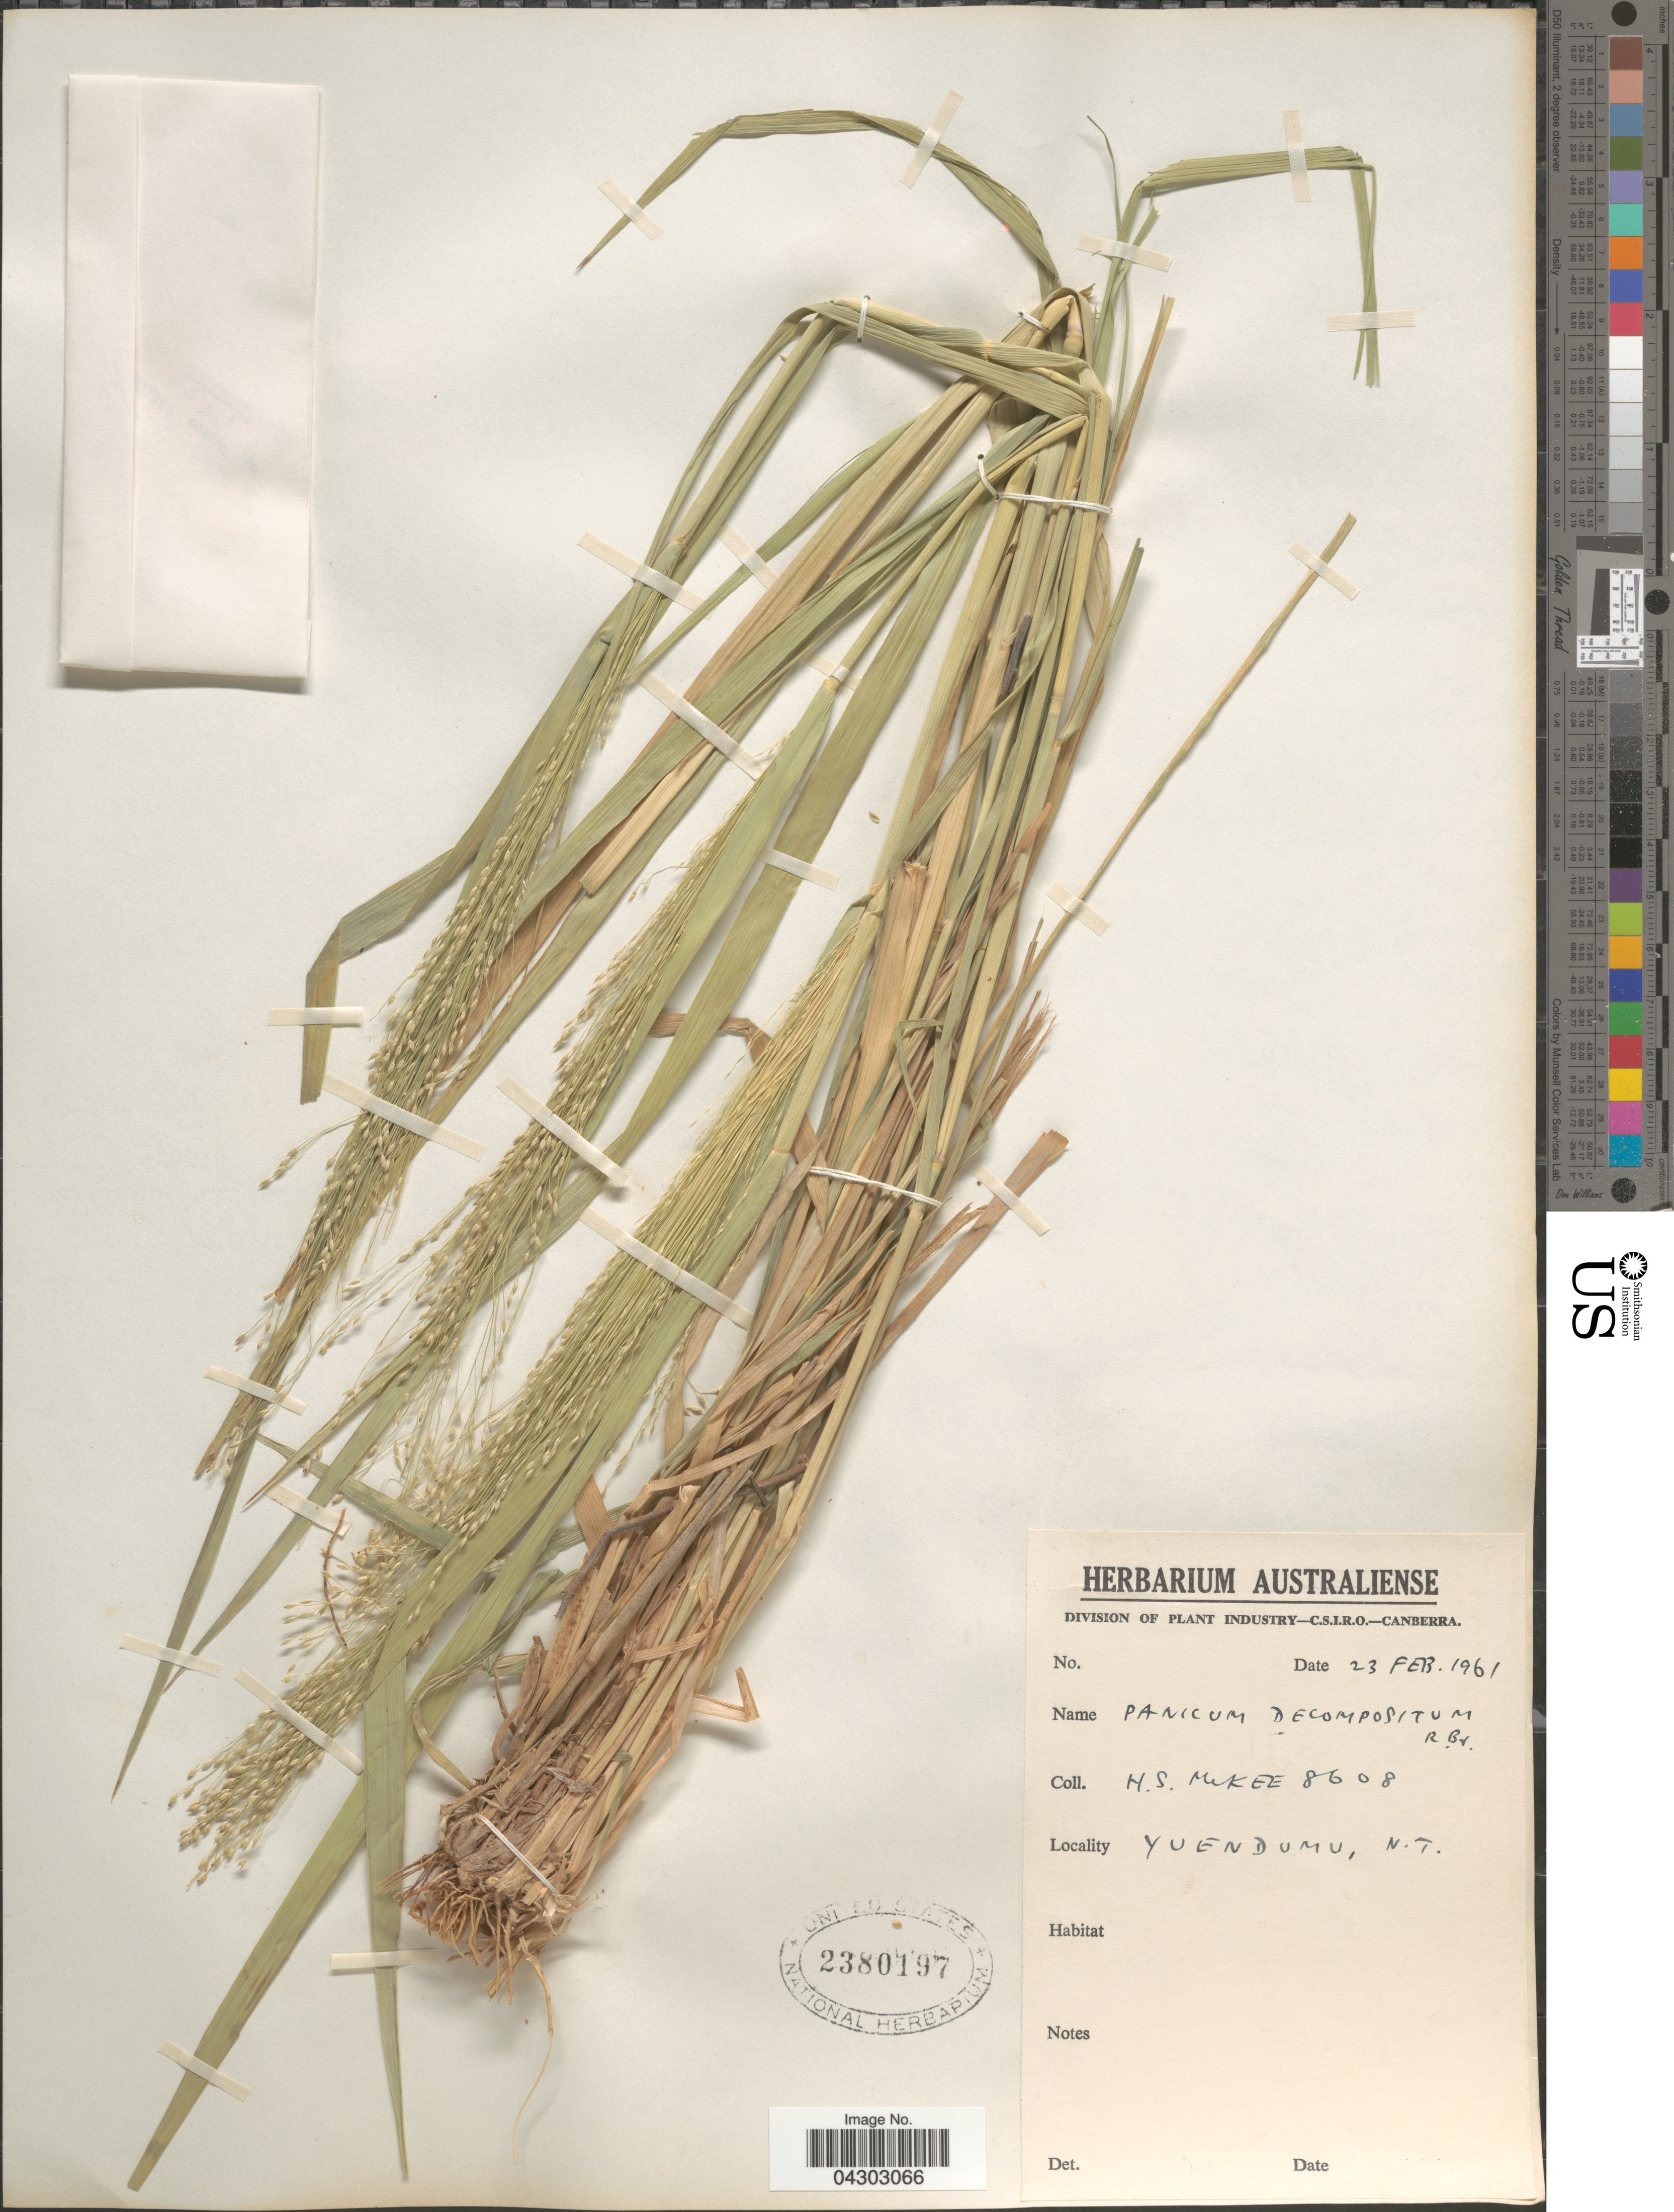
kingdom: Plantae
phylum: Tracheophyta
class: Liliopsida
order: Poales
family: Poaceae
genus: Panicum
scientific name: Panicum decompositum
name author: R. Br.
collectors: H. S. McKee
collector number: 8608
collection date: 1961-02-23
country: Australia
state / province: Northern Territory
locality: Yuendumu.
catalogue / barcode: US 2380197